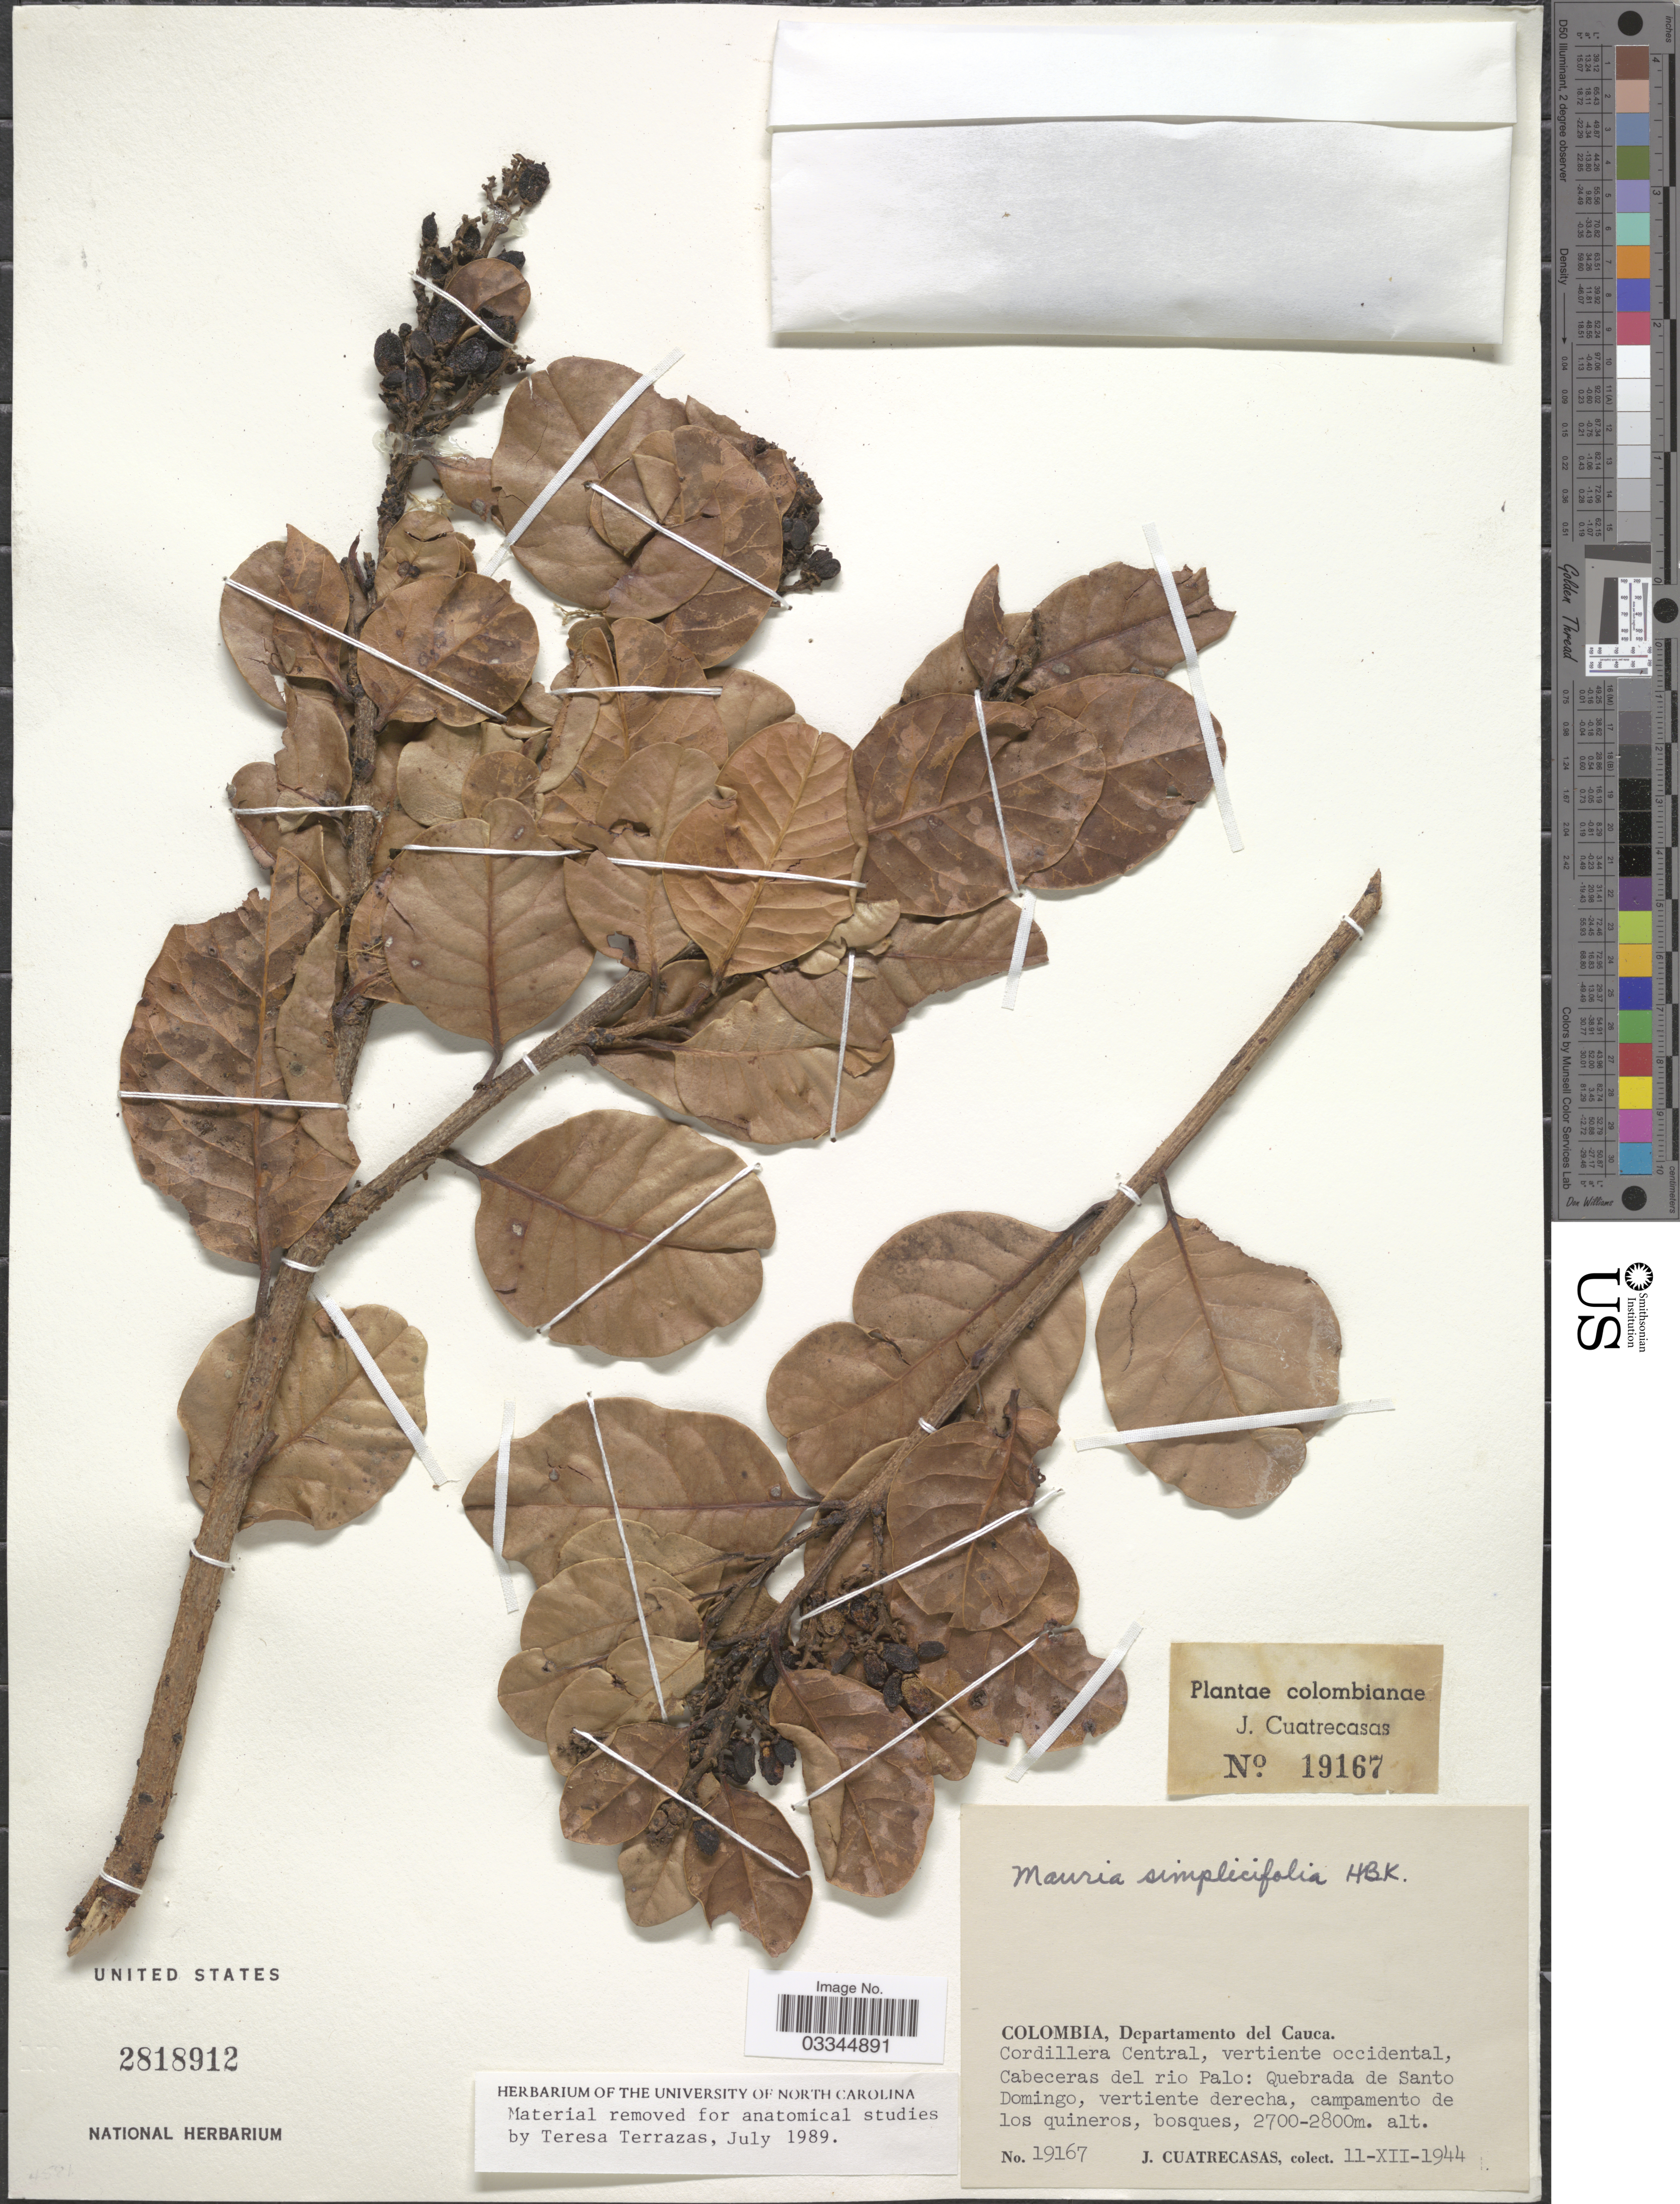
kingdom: Plantae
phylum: Tracheophyta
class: Magnoliopsida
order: Sapindales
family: Anacardiaceae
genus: Mauria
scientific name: Mauria simplicifolia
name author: Kunth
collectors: J. Cuatrecasas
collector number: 19167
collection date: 1944-12-11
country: Colombia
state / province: Cauca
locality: Departamento del Cauca. Cordillera Central, vertiente occidental, Cabeceres del rio Palo: Quebrada de Santo Domingo, vertiente derecha, campamento de los quineros.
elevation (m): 2700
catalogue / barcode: US 2818912